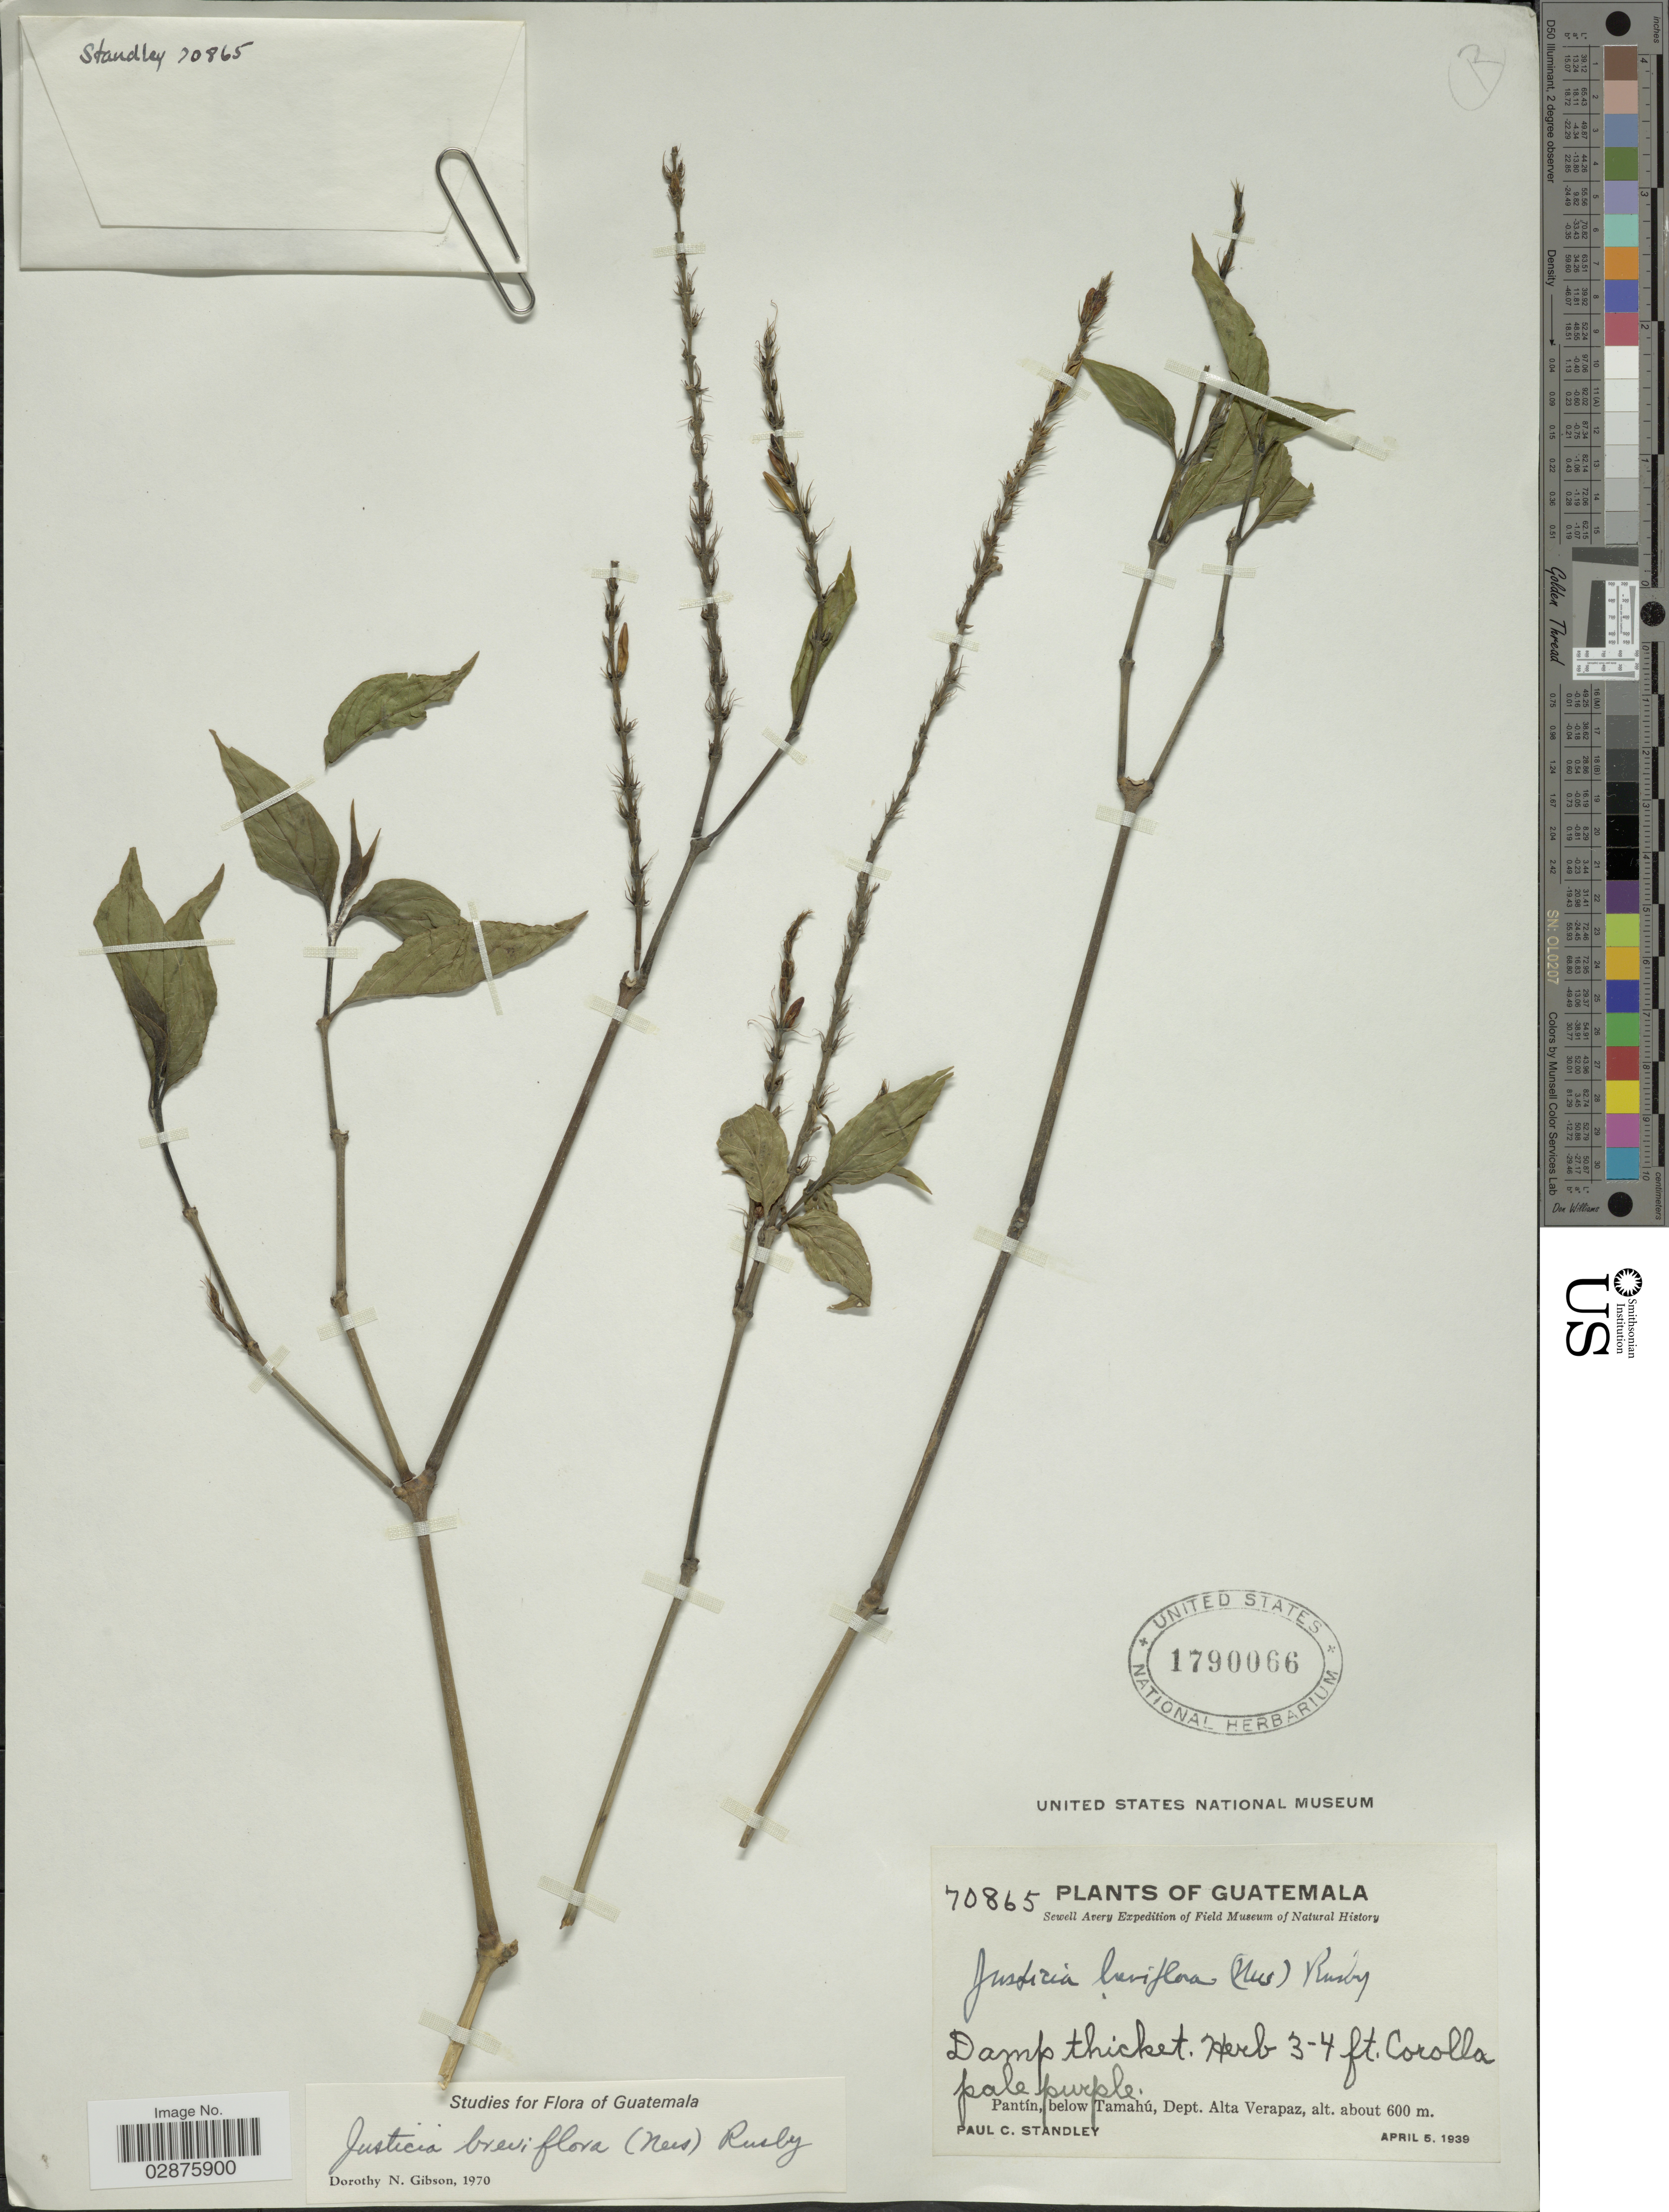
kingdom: Plantae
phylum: Tracheophyta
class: Magnoliopsida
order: Lamiales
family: Acanthaceae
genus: Justicia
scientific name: Justicia breviflora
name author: (Nees) Rusby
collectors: P. C. Standley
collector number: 70865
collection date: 1939-04-05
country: Guatemala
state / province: Alta Verapaz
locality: Pantín, below Tamahú, Dept. Alta Verapaz.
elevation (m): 600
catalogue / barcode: US 1790066